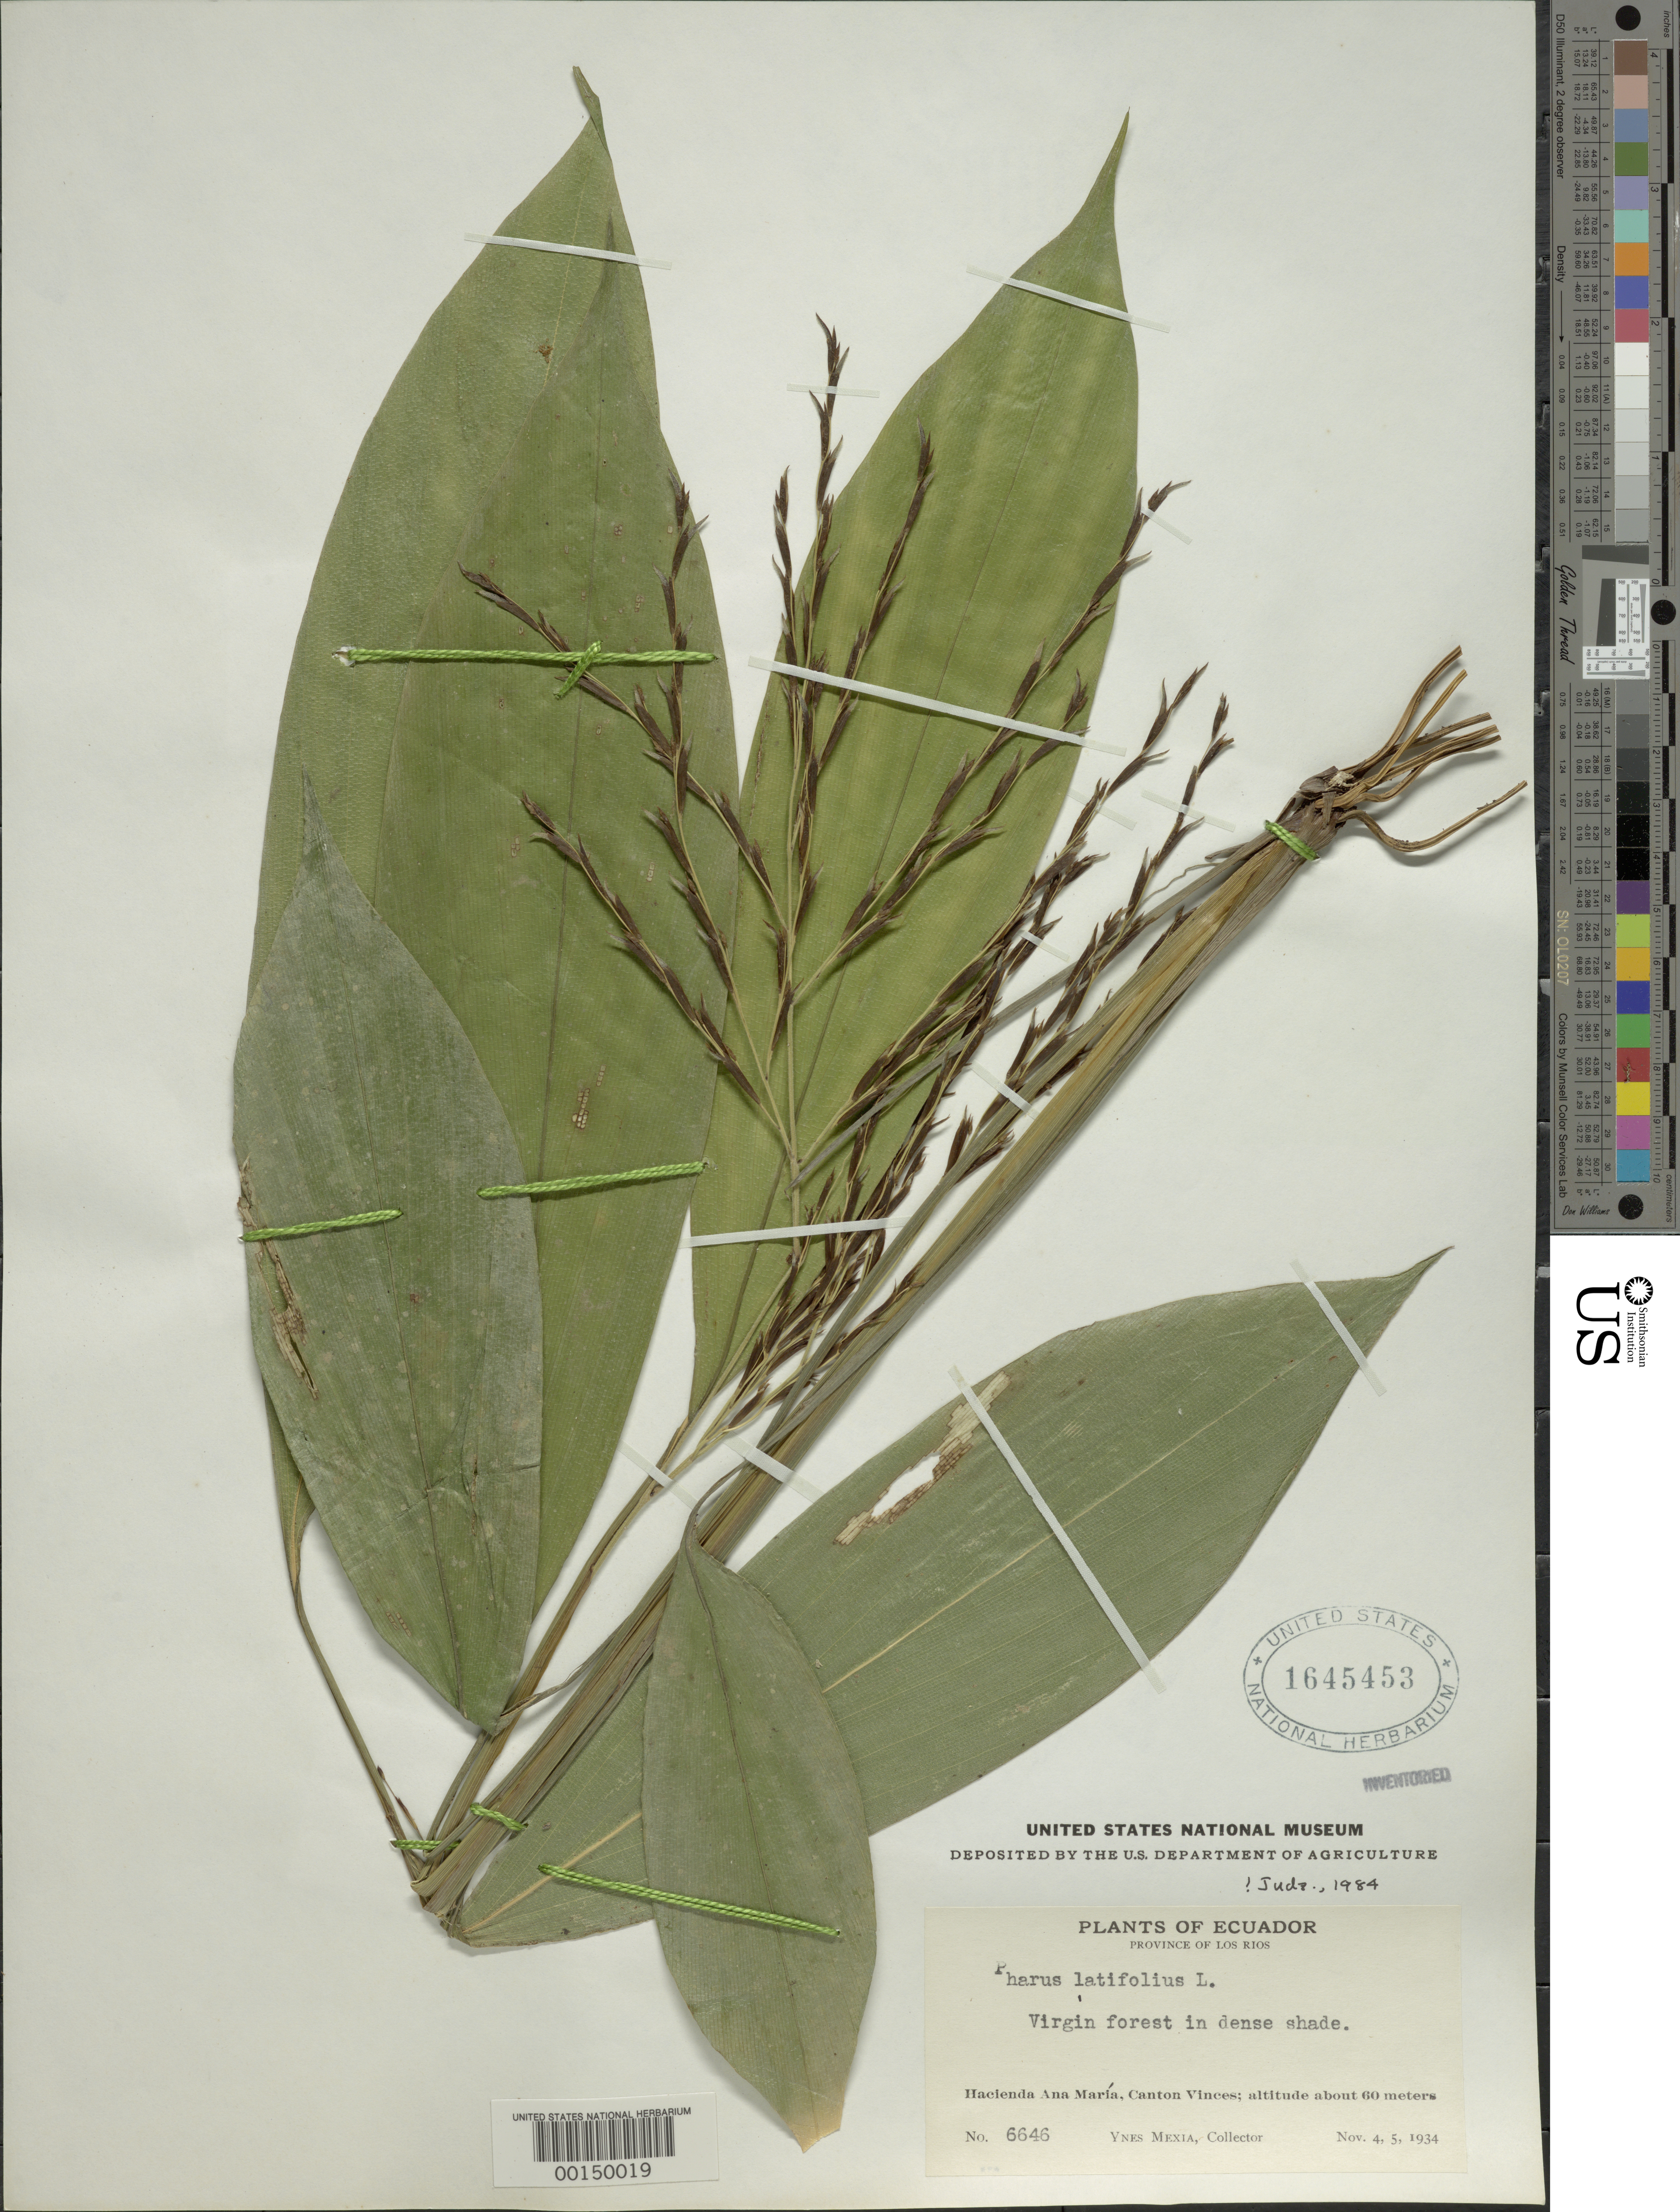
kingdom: Plantae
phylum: Tracheophyta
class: Liliopsida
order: Poales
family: Poaceae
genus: Pharus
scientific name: Pharus latifolius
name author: L.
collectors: Y. Mexia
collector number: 6646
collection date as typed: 04 Nov 1934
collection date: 1934-11-04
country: Ecuador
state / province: Los Ríos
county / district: Vinces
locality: Cantan vinces, Hacienda Ana Maria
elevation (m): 60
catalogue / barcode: US 1645453